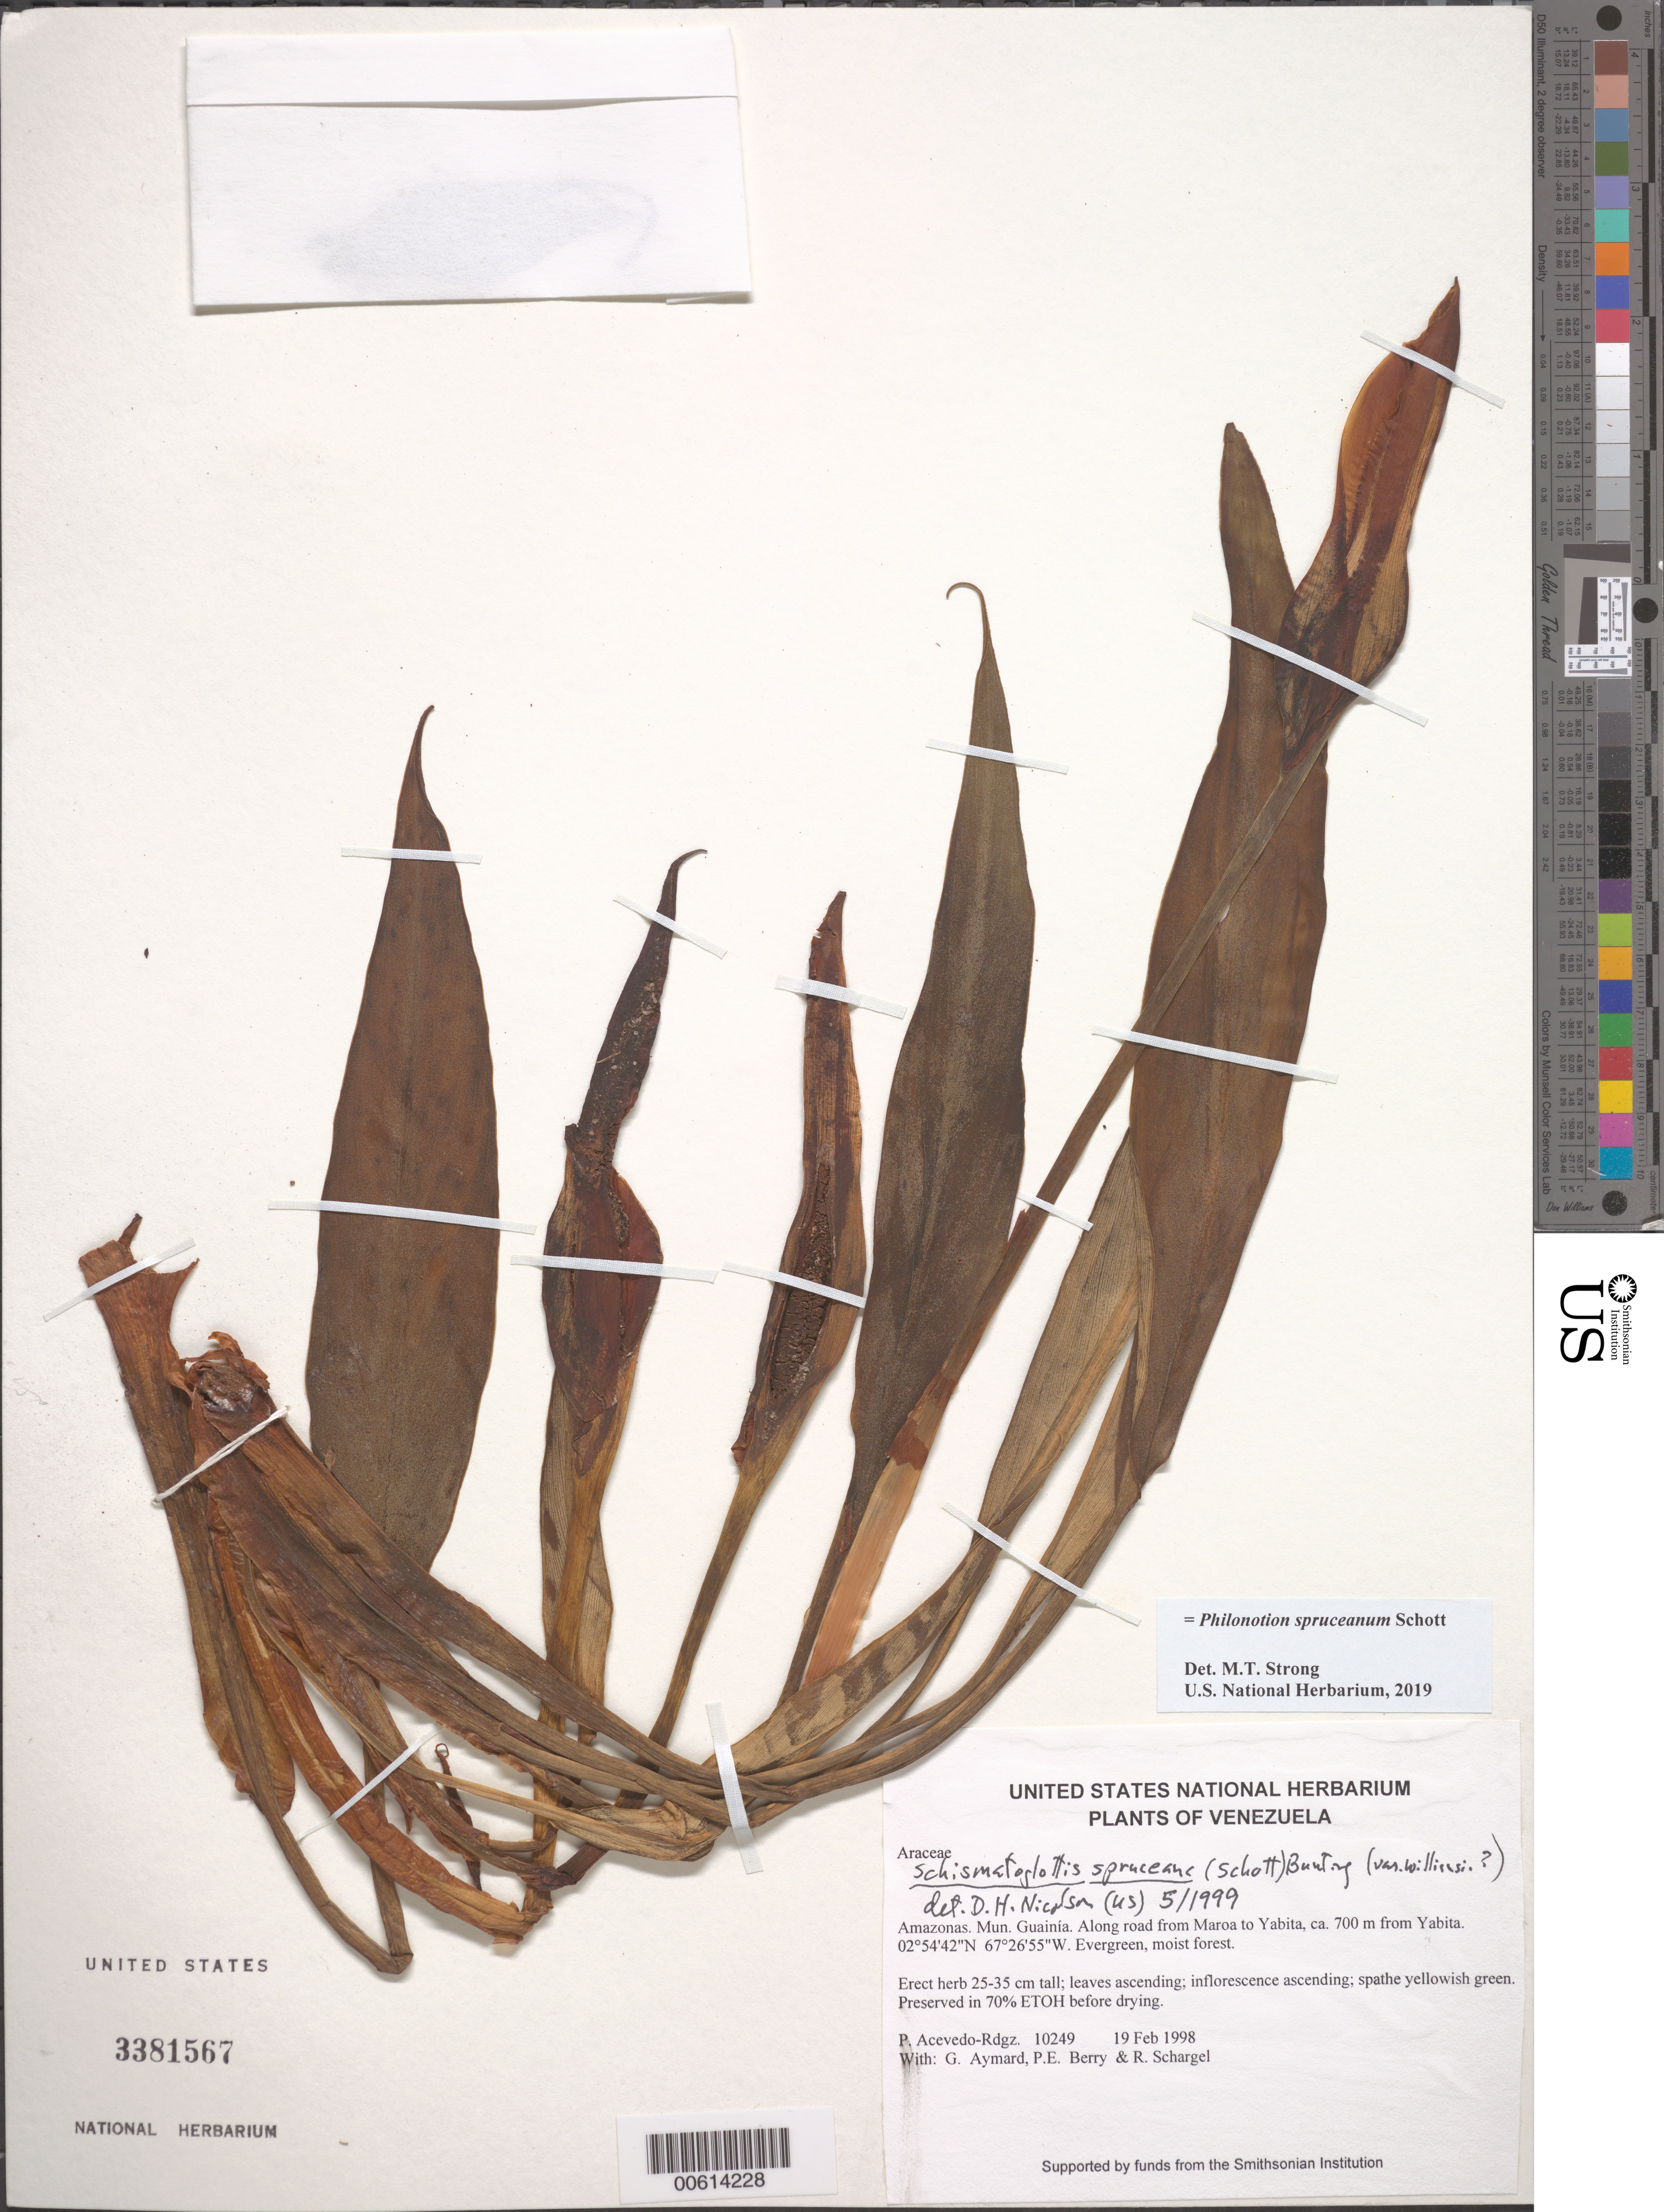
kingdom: Plantae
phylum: Tracheophyta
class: Liliopsida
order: Alismatales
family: Araceae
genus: Philonotion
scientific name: Philonotion spruceanum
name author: Schott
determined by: Strong, Mark T., (BOT), Smithsonian Institution - National Museum of Natural History (UNITED STATES)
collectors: P. Acevedo-Rodr., G. A. Aymard, P. E. Berry & R. Schargel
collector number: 10249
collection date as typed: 19 Feb 1998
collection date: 1998-02-19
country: Venezuela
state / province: Amazonas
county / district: Maroa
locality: Along road from Maroa to Yabita, ca. 700 m from Yabita.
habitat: Evergreen, moist forest.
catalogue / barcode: US 3381567